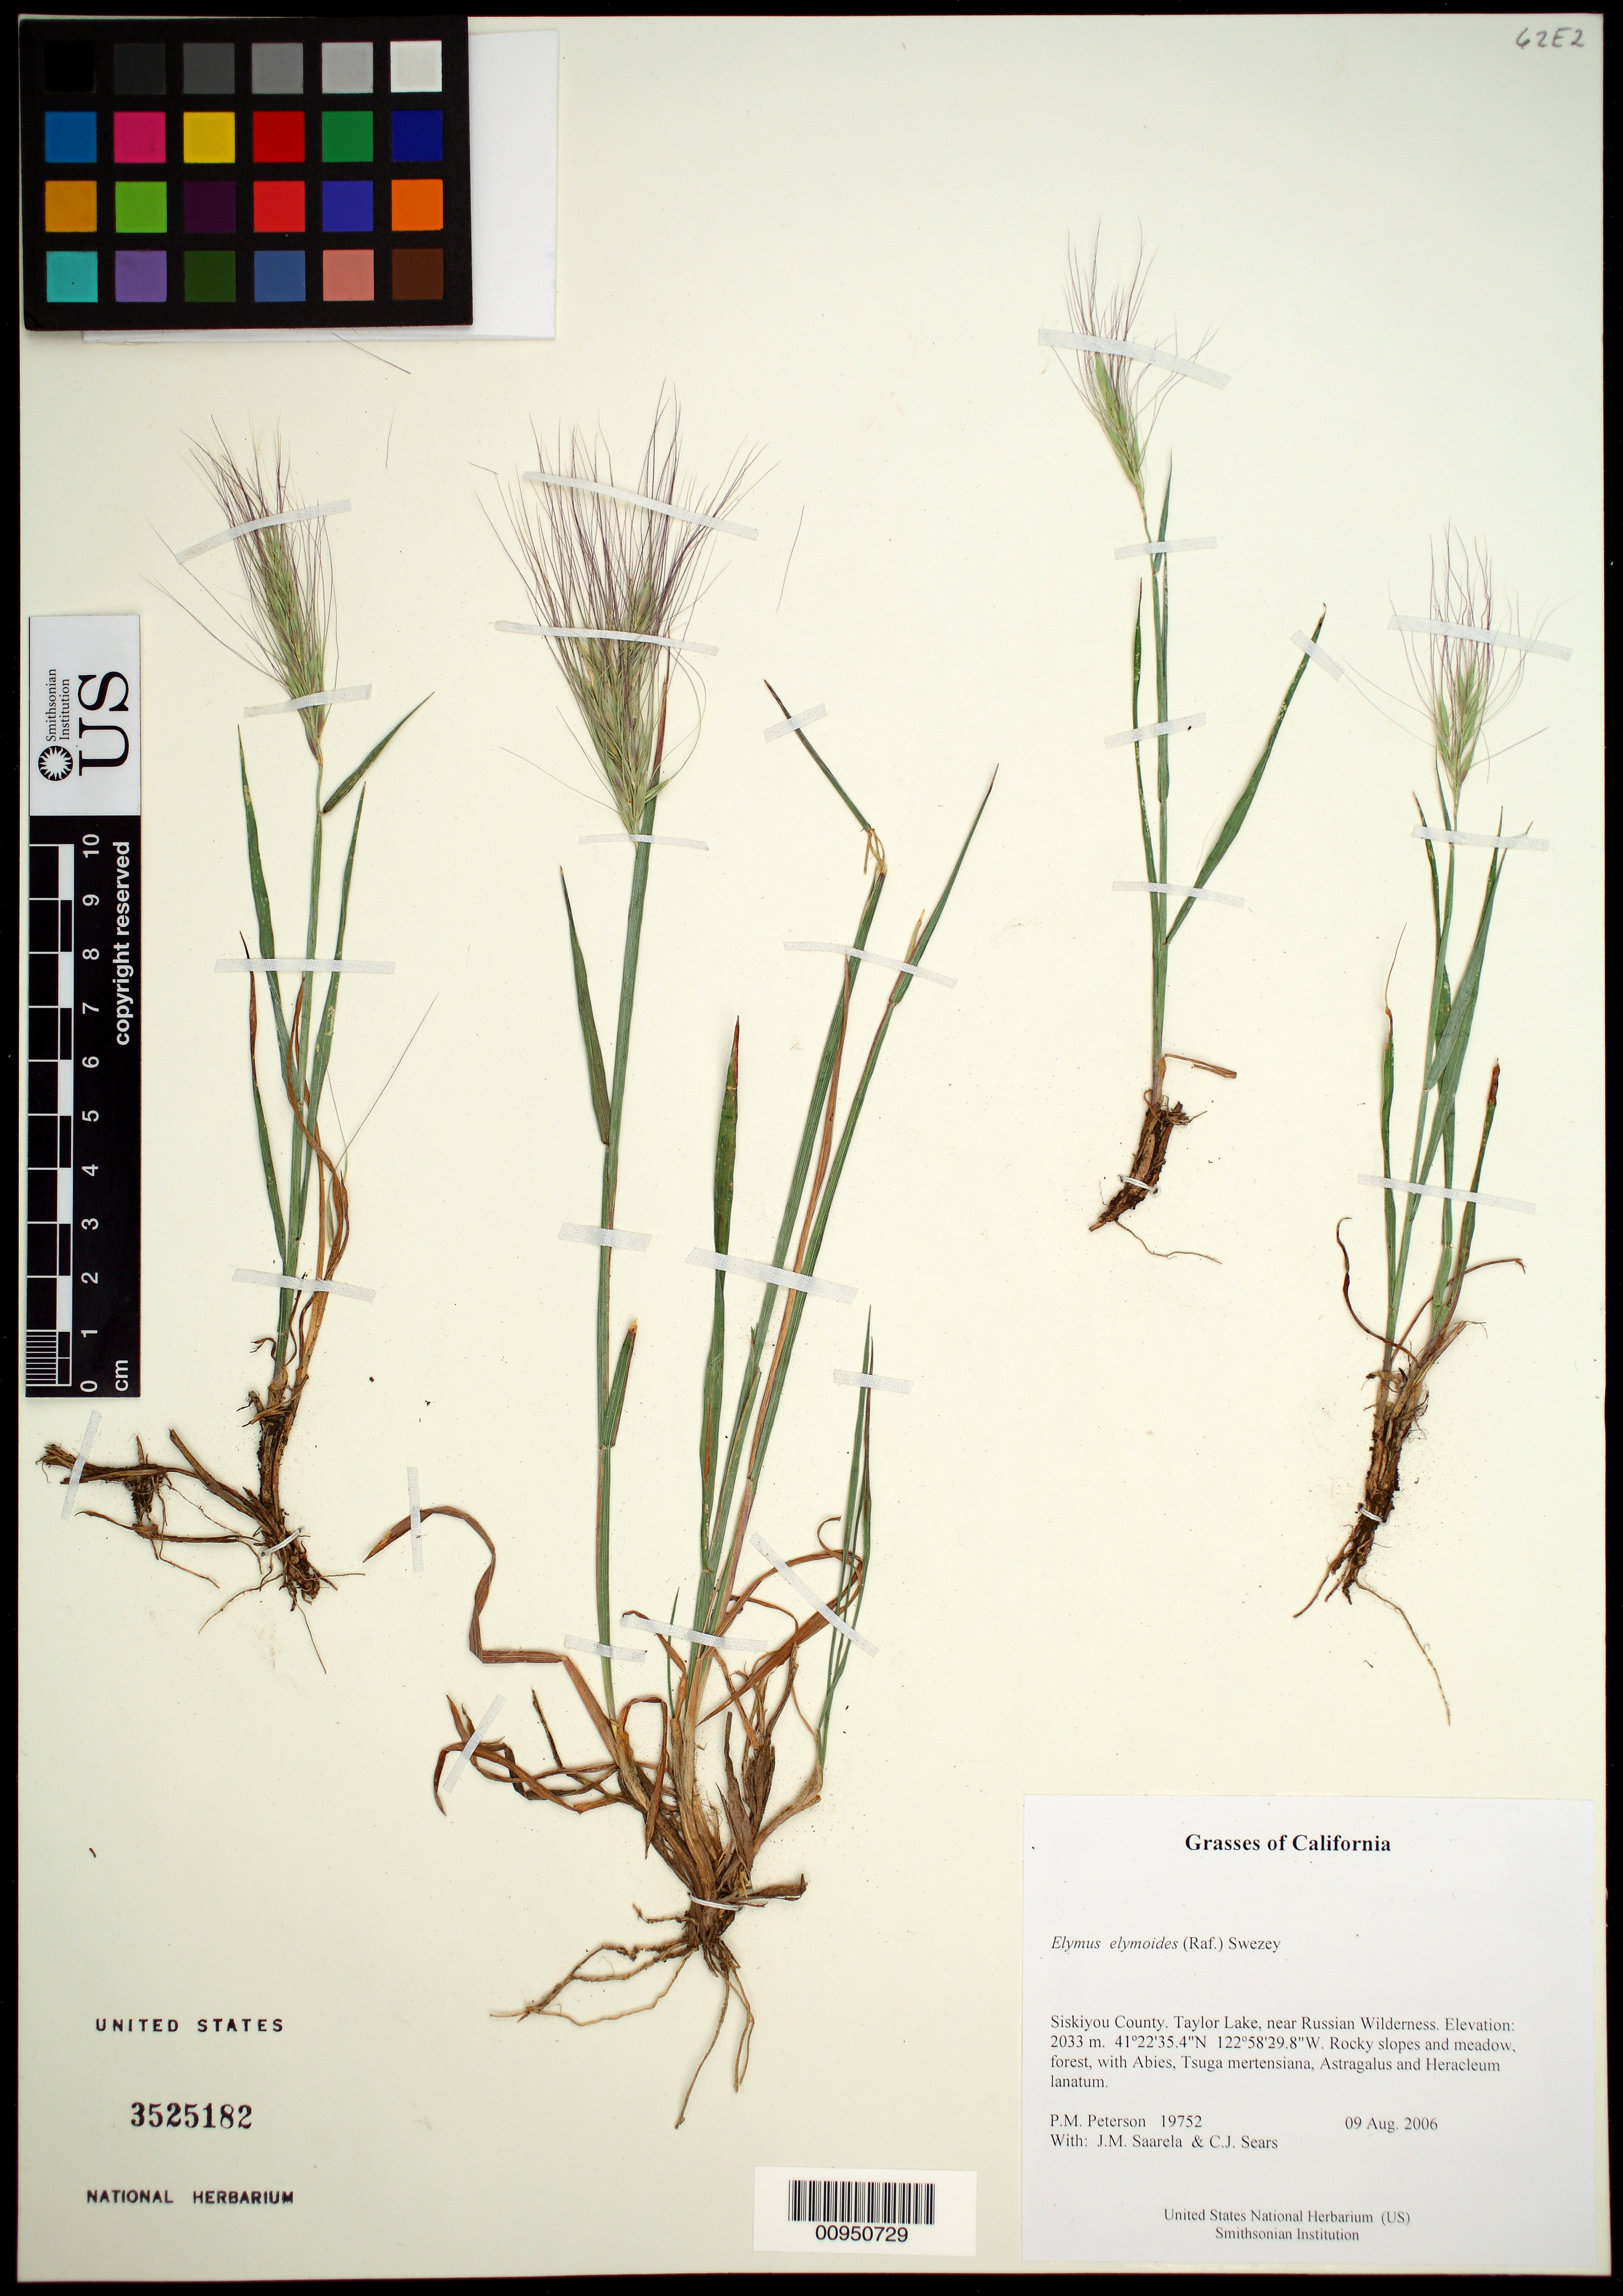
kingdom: Plantae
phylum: Tracheophyta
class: Liliopsida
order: Poales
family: Poaceae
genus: Elymus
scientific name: Elymus elymoides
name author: (Raf.) Swezey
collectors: P. M. Peterson, J. Saarela & C. Sears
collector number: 19752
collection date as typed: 09 Aug 2006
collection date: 2006-08-09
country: United States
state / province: California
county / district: Siskiyou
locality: Taylor Lake, near Russian Wilderness.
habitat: Rocky slopes and meadow, forest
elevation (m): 2033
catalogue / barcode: US 3525182